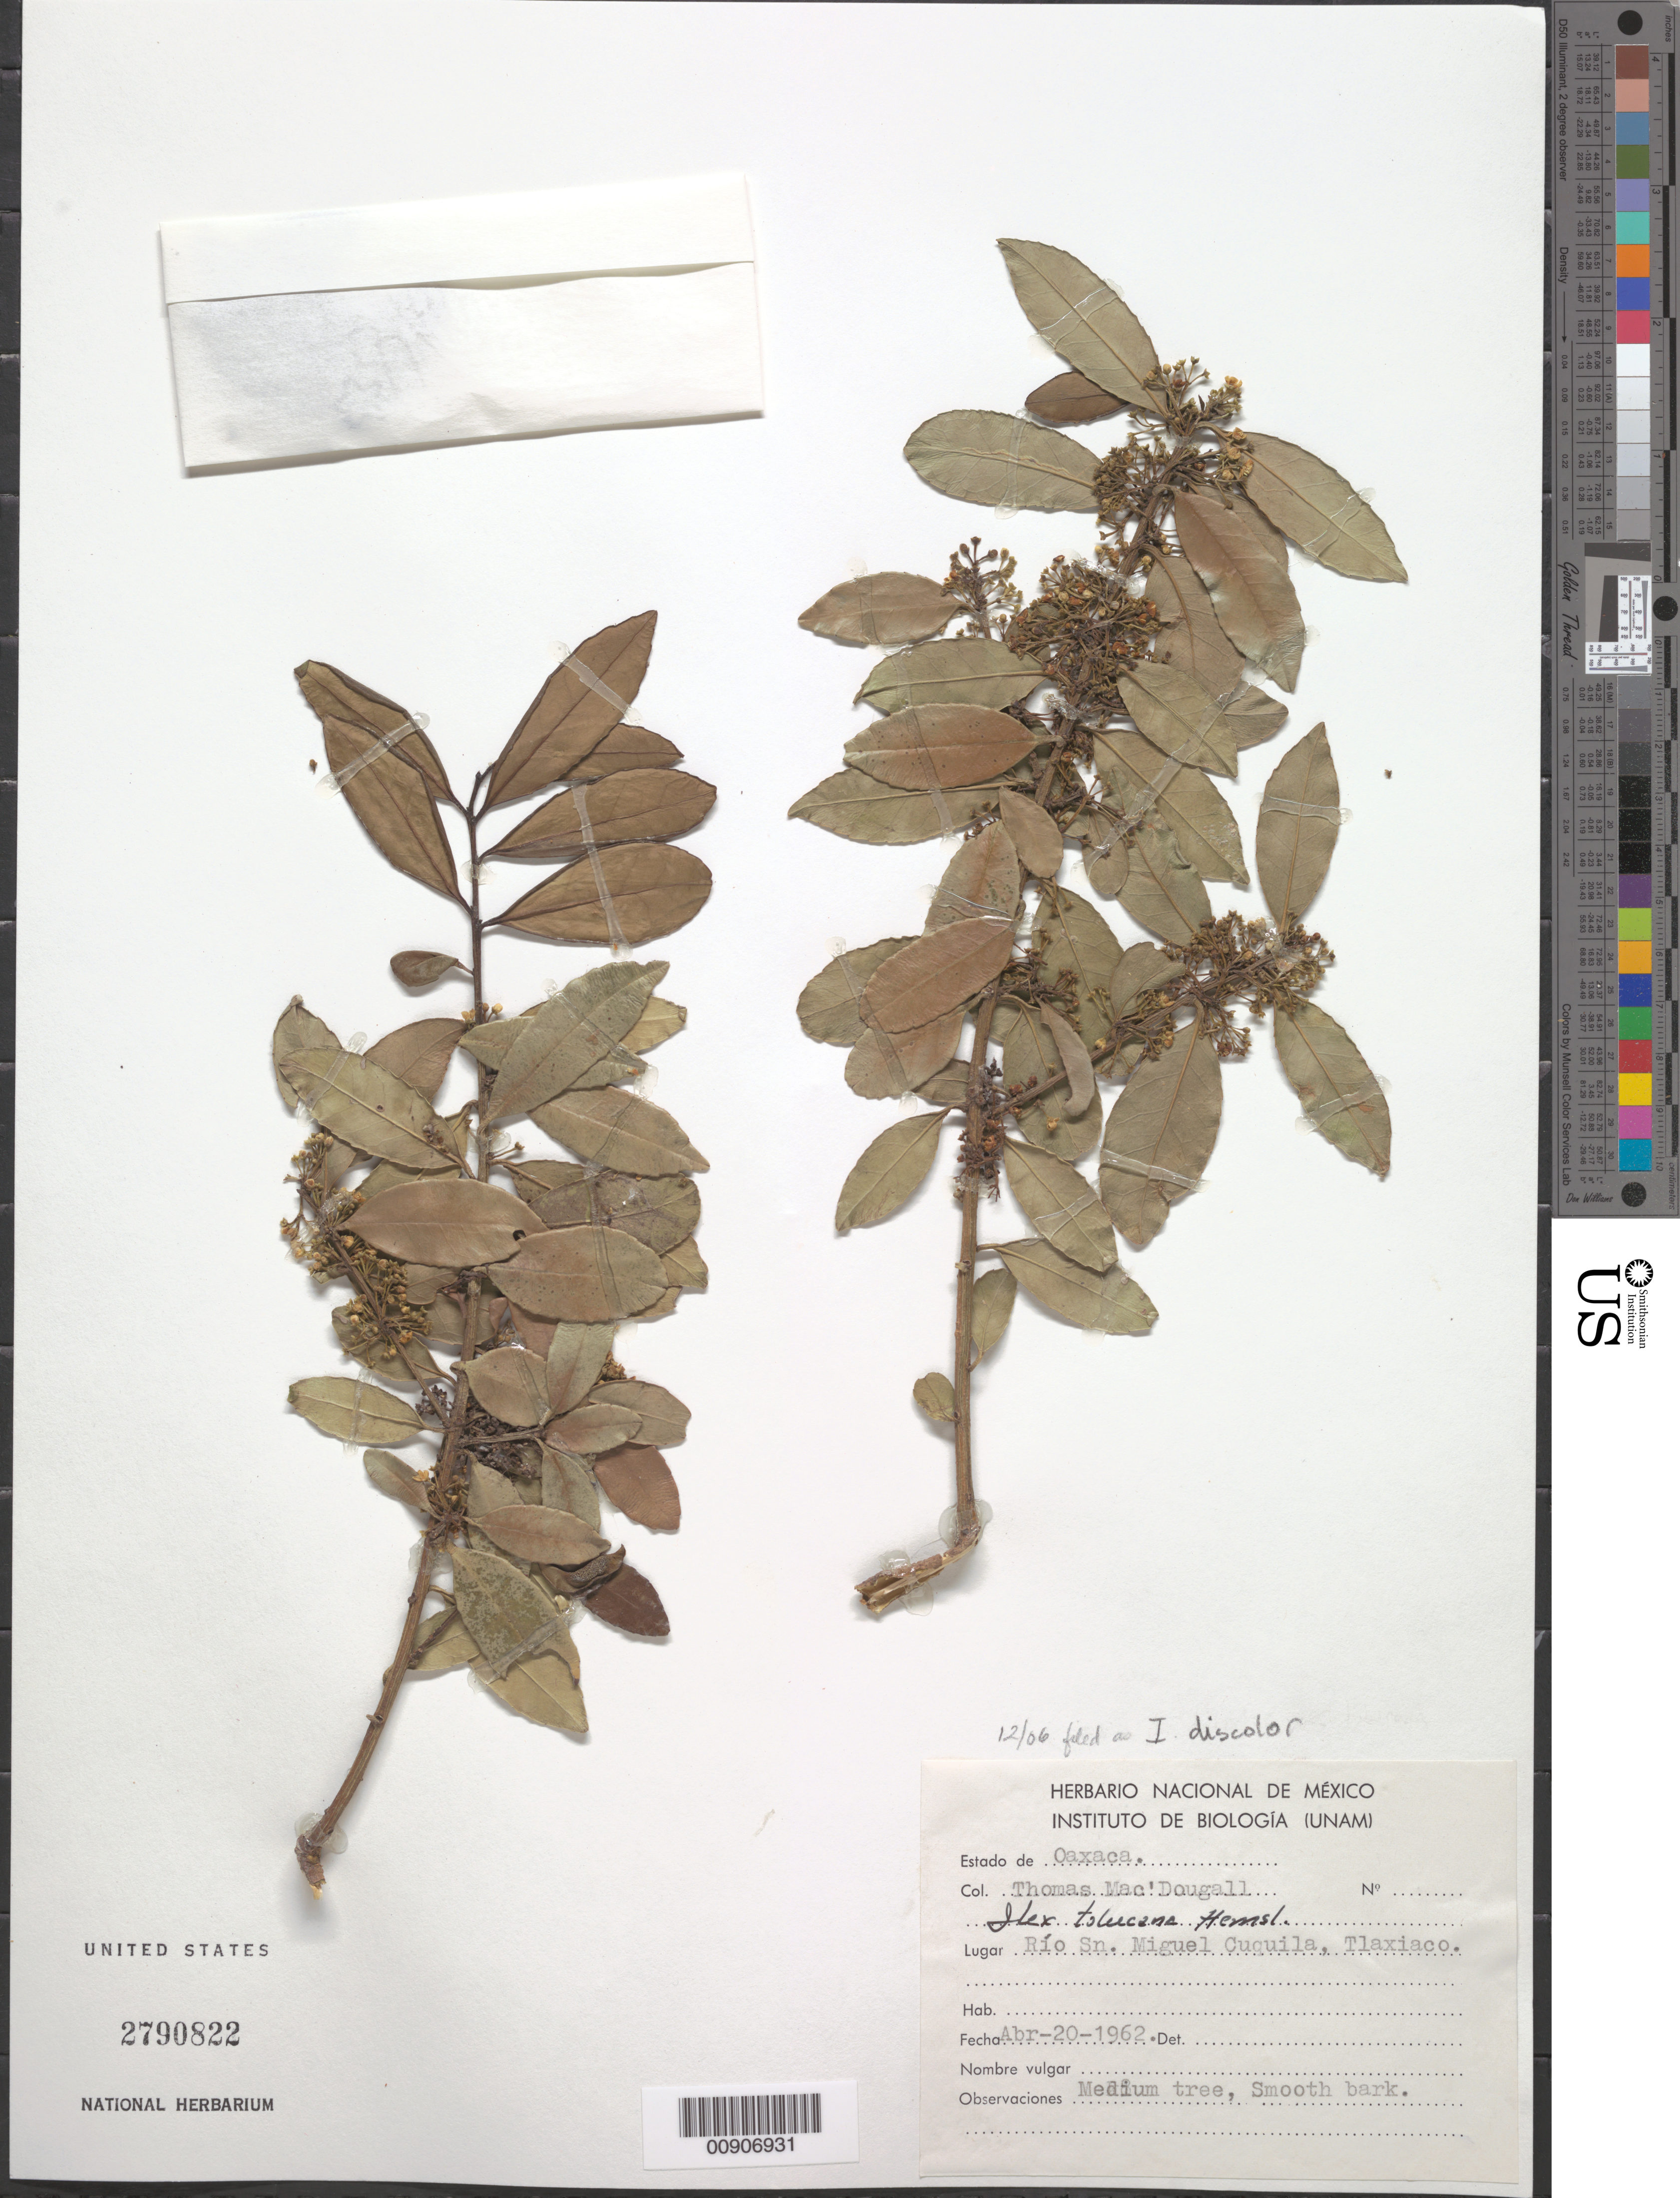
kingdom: Plantae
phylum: Tracheophyta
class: Magnoliopsida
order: Aquifoliales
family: Aquifoliaceae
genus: Ilex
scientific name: Ilex discolor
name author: Hemsl.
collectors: T. Macdougall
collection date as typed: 20 Apr 1962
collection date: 1962-04-20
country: Mexico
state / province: Oaxaca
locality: Río Sn. Miguel Cuquila, Tlaxiaco, Oaxaca.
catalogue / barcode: US 2790822